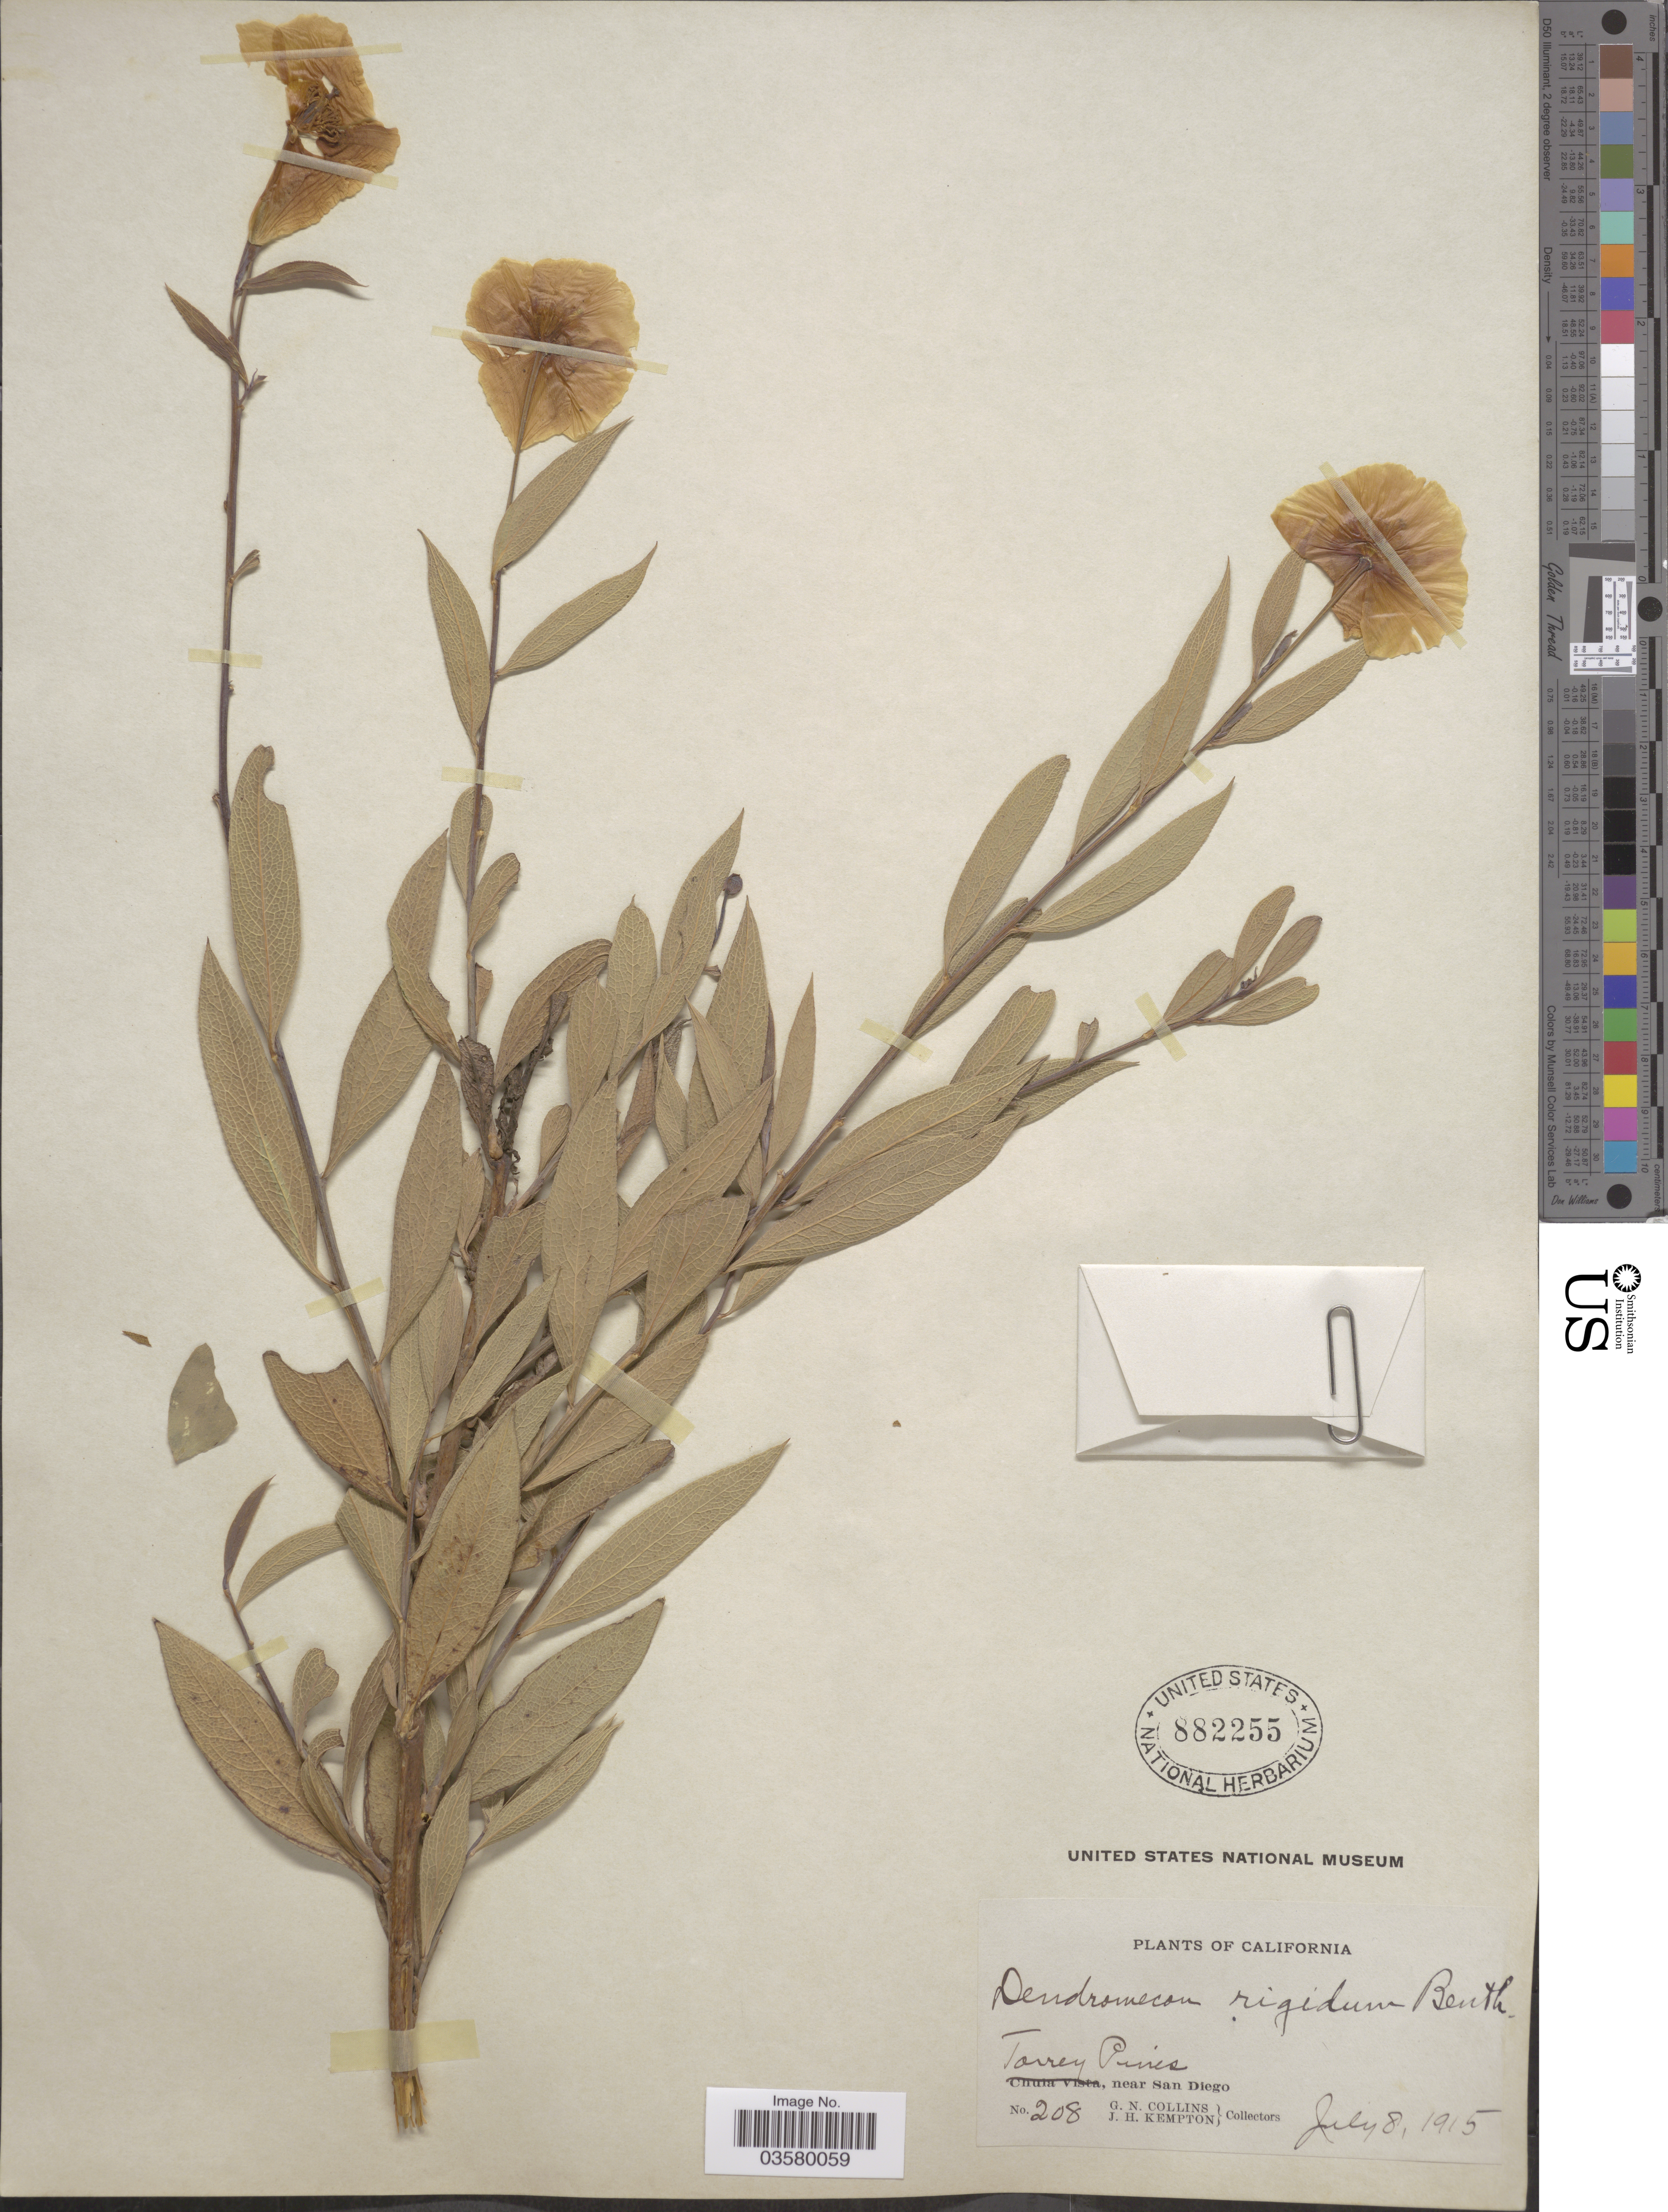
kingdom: Plantae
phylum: Tracheophyta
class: Magnoliopsida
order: Ranunculales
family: Papaveraceae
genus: Dendromecon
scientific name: Dendromecon rigida subsp. rigida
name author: Benth.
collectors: G. Collins & J. H. Kempton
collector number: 208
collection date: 1915-07-08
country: United States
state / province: California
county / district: San Diego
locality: Torrey Pines, near San Diego.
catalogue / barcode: US 882255